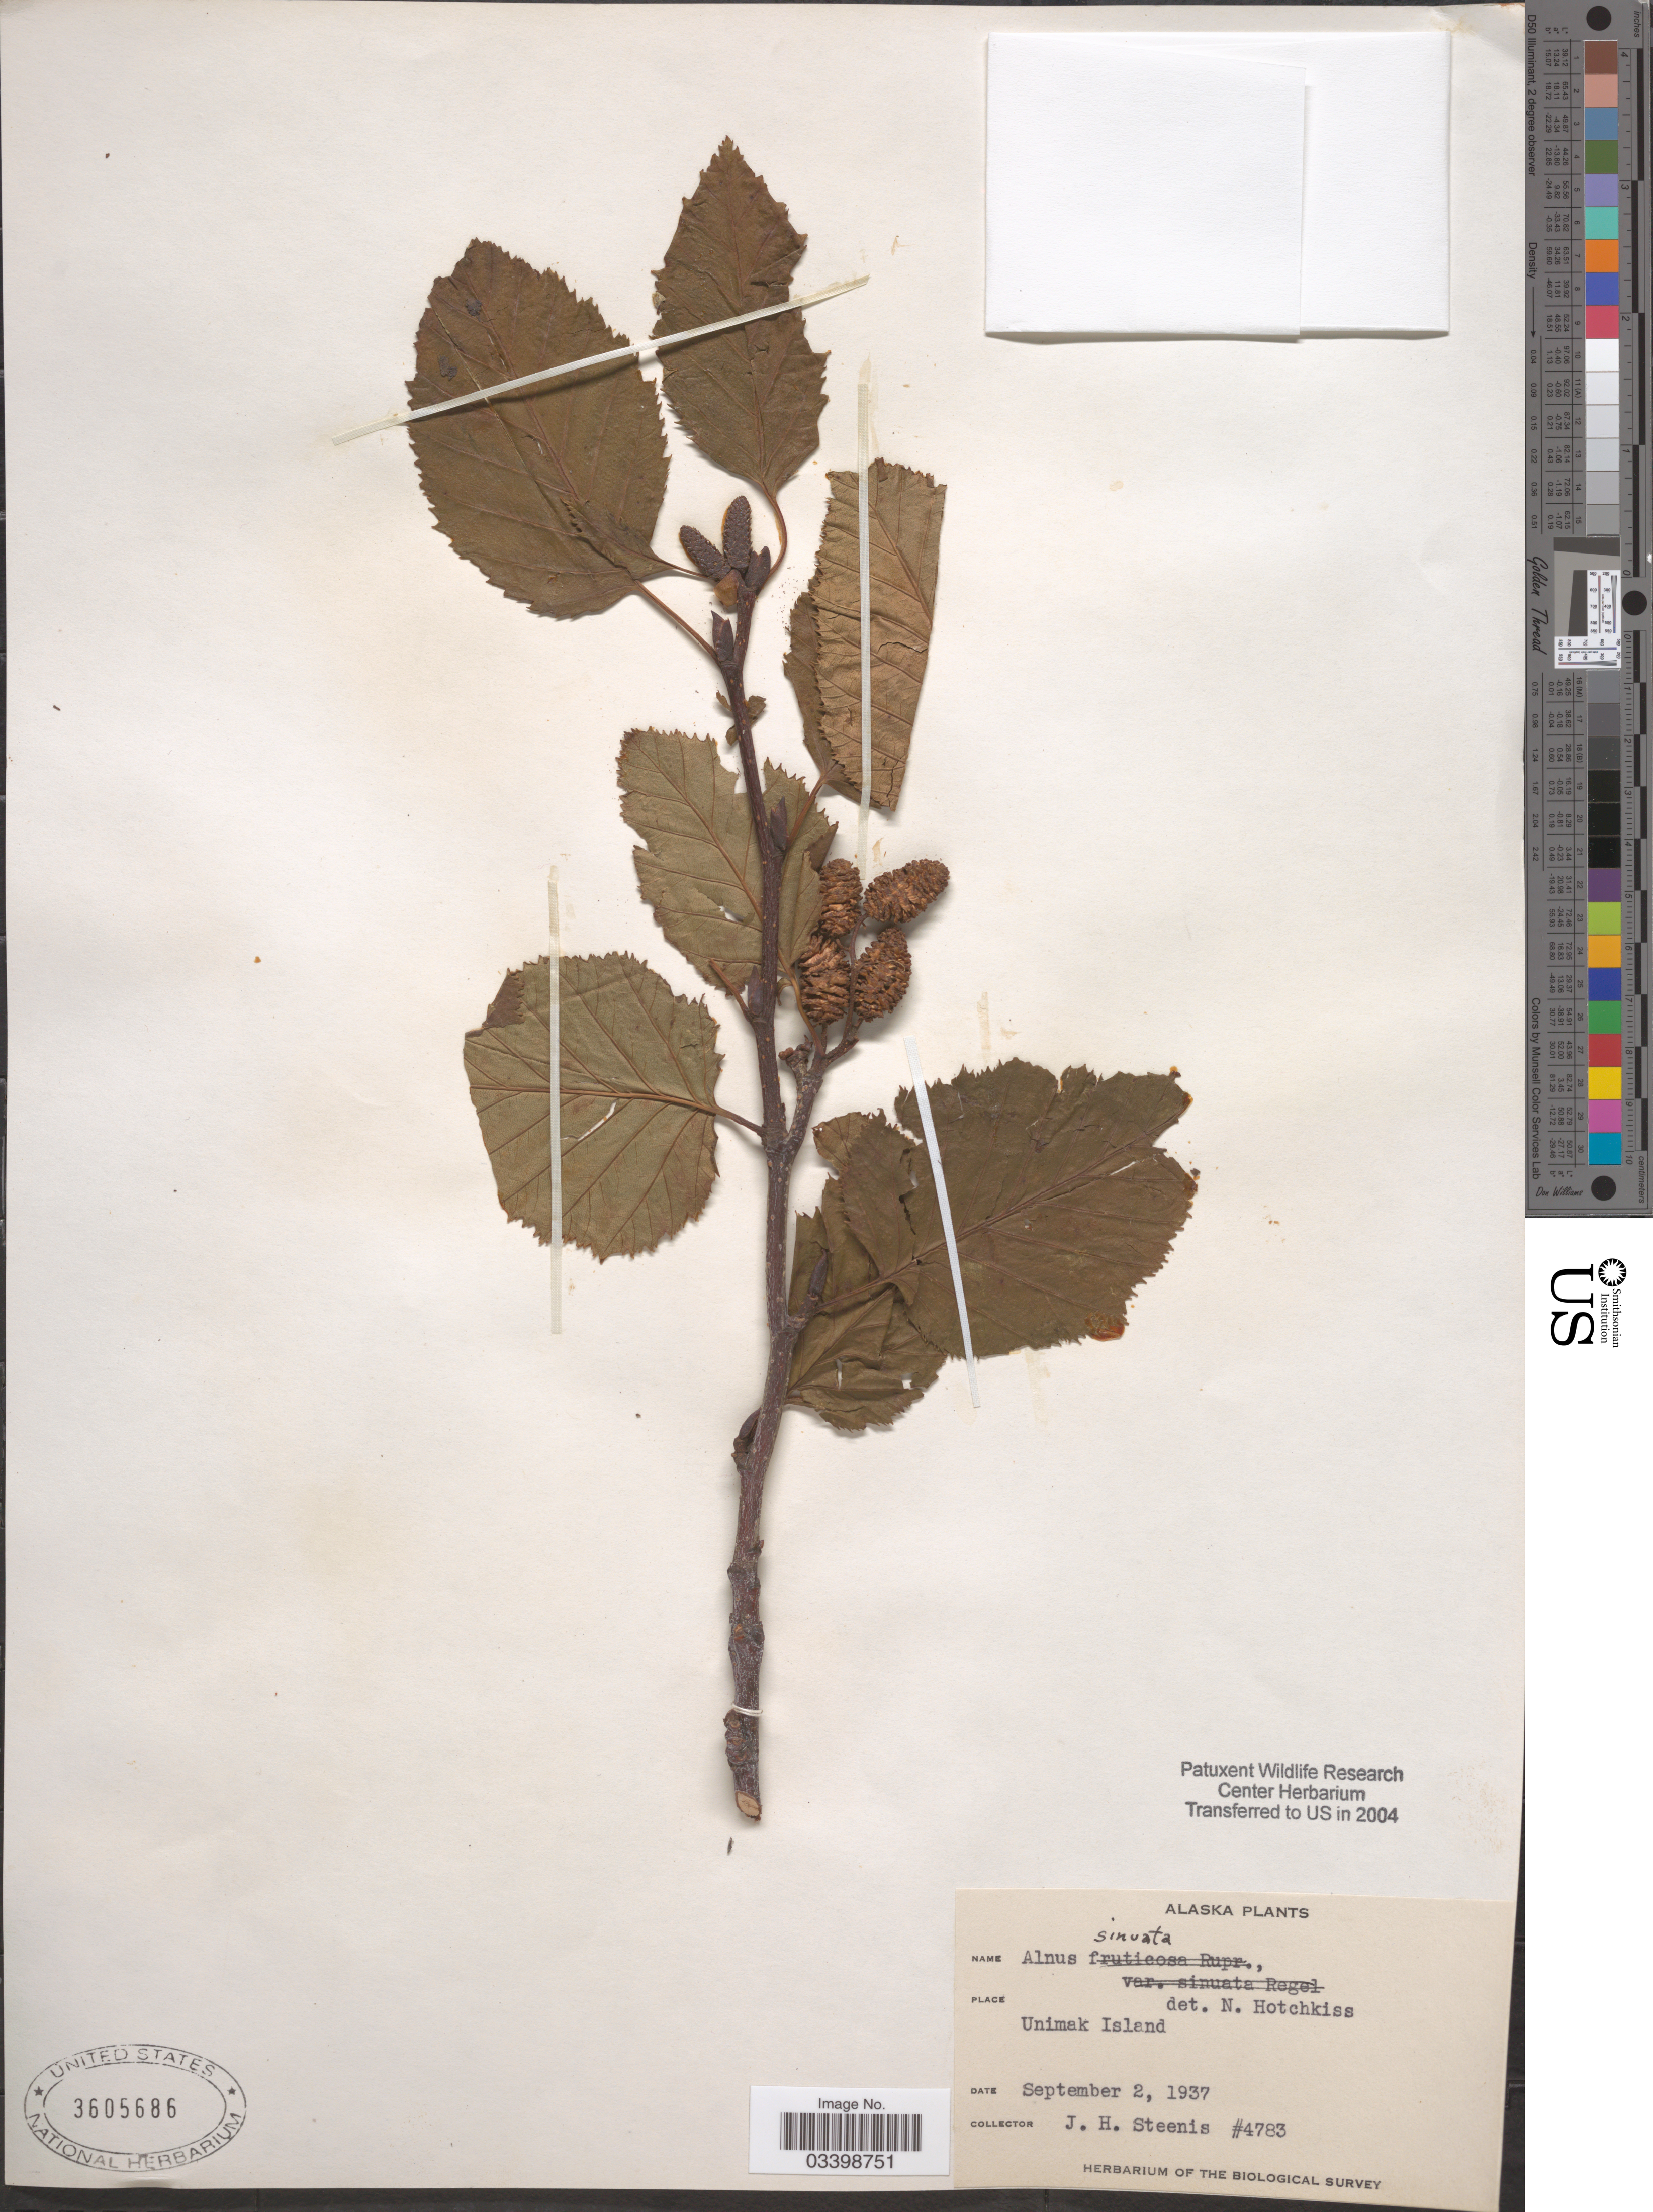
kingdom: Plantae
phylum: Tracheophyta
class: Magnoliopsida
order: Fagales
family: Betulaceae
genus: Alnus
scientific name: Alnus viridis subsp. sinuata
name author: Regel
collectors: J. H. Steenis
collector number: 4783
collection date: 1937-09-02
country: United States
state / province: Alaska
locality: Unimak Island.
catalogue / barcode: US 3605686